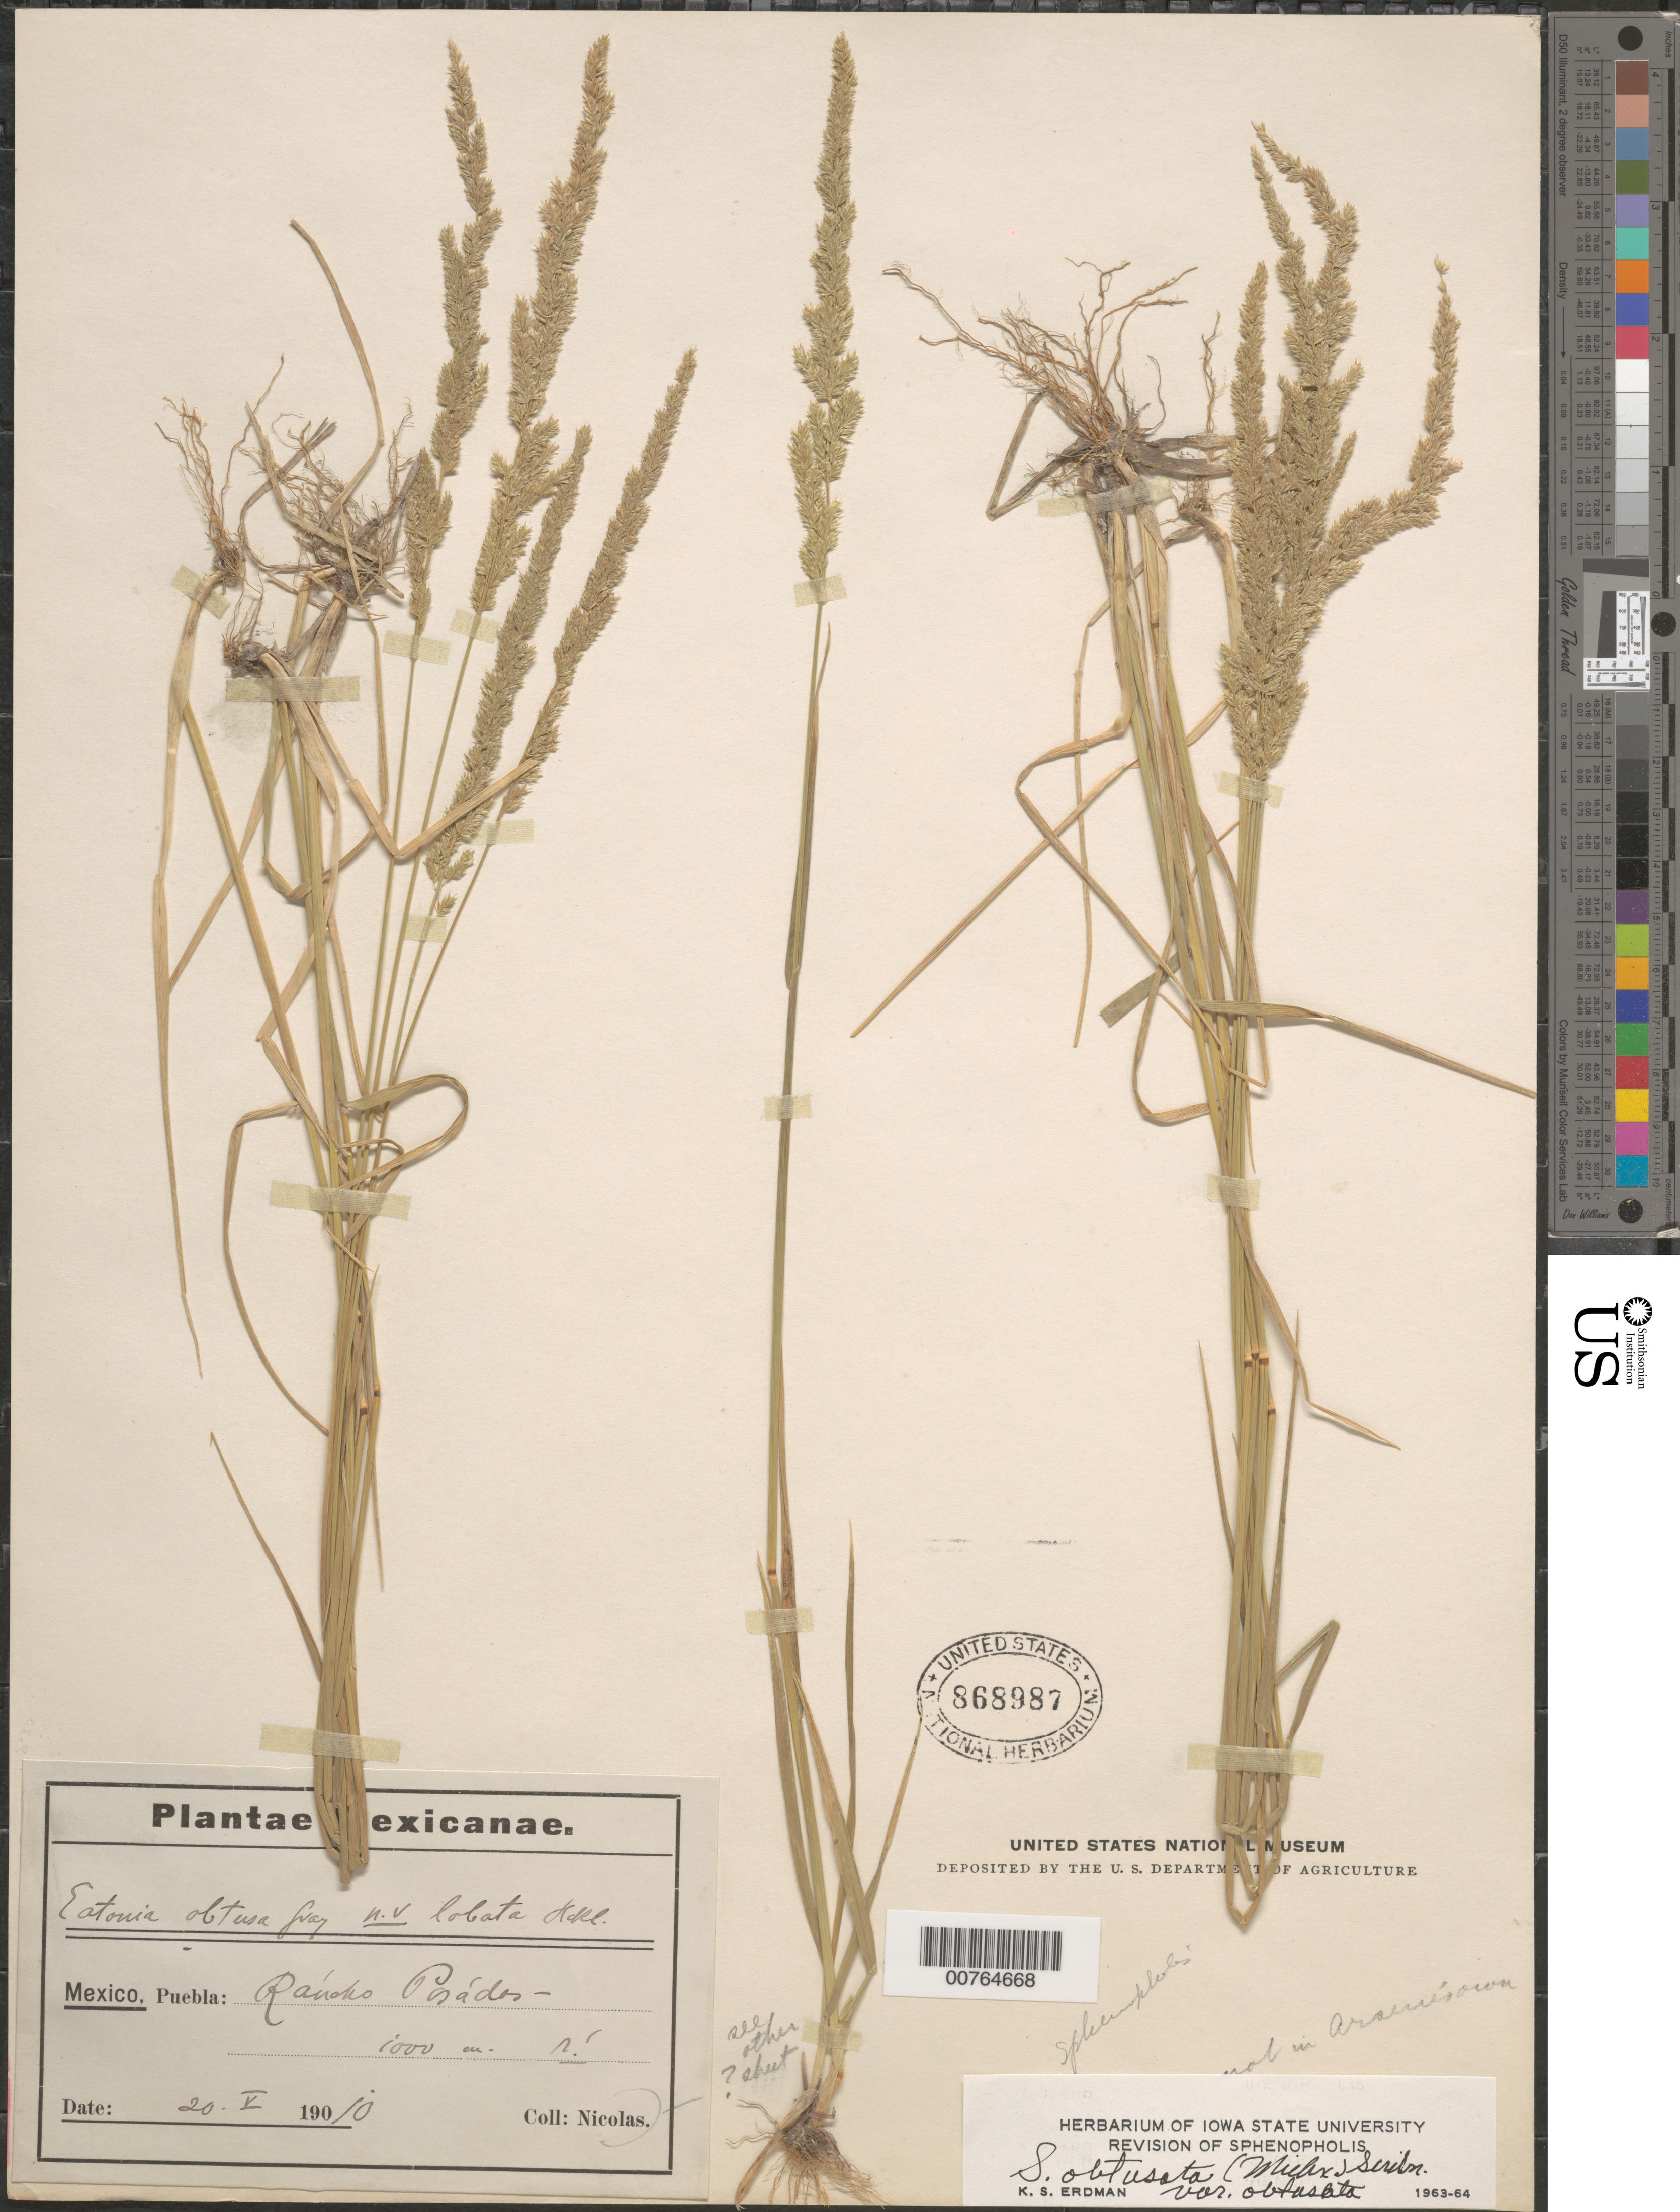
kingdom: Plantae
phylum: Tracheophyta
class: Liliopsida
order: Poales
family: Poaceae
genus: Sphenopholis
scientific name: Sphenopholis obtusata var. obtusata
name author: (Michx.) Scribn.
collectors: -. Nicolas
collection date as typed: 20 May 1910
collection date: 1910-05-20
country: Mexico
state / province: Puebla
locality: Rancho Posados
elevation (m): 1000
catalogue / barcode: US 868987